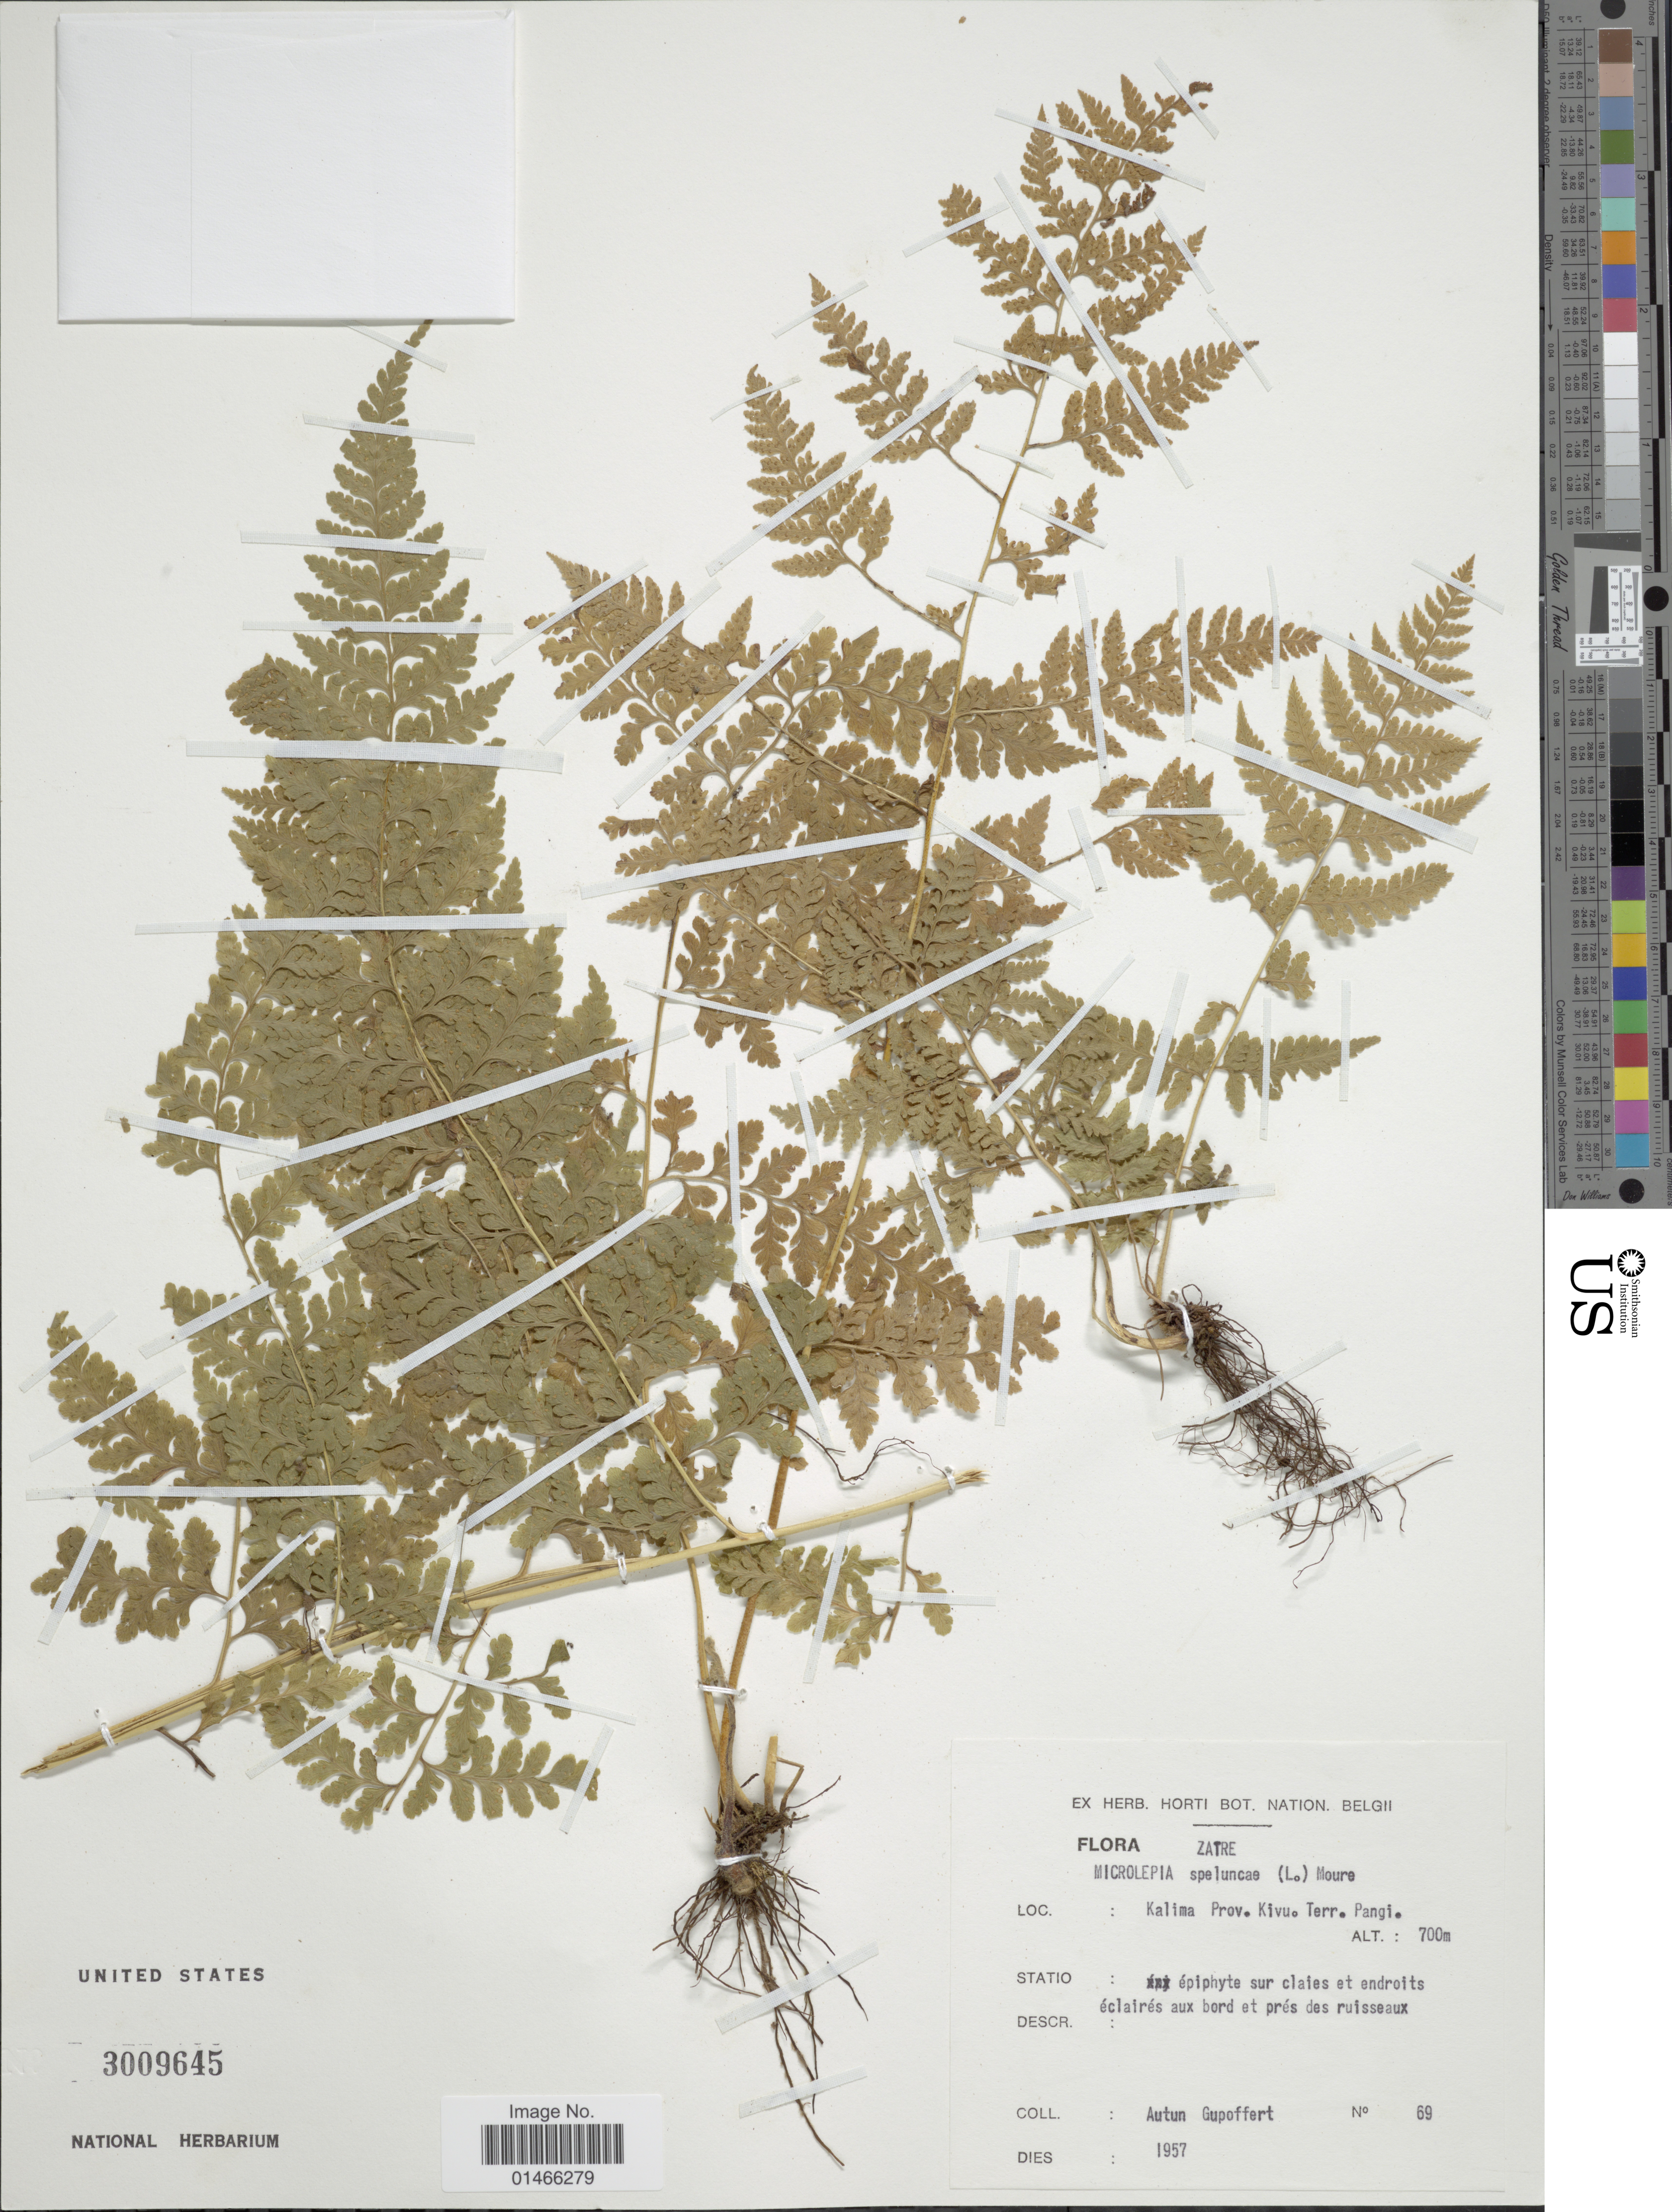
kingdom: Plantae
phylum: Tracheophyta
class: Polypodiopsida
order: Polypodiales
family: Dennstaedtiaceae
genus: Microlepia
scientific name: Microlepia speluncae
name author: (L.) T. Moore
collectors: Autin - Gupoffert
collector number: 69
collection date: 1957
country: Angola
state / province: Zaire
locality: Kalima Prov. Kivu. Terr. Pangi.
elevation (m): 700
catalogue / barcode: US 30099645